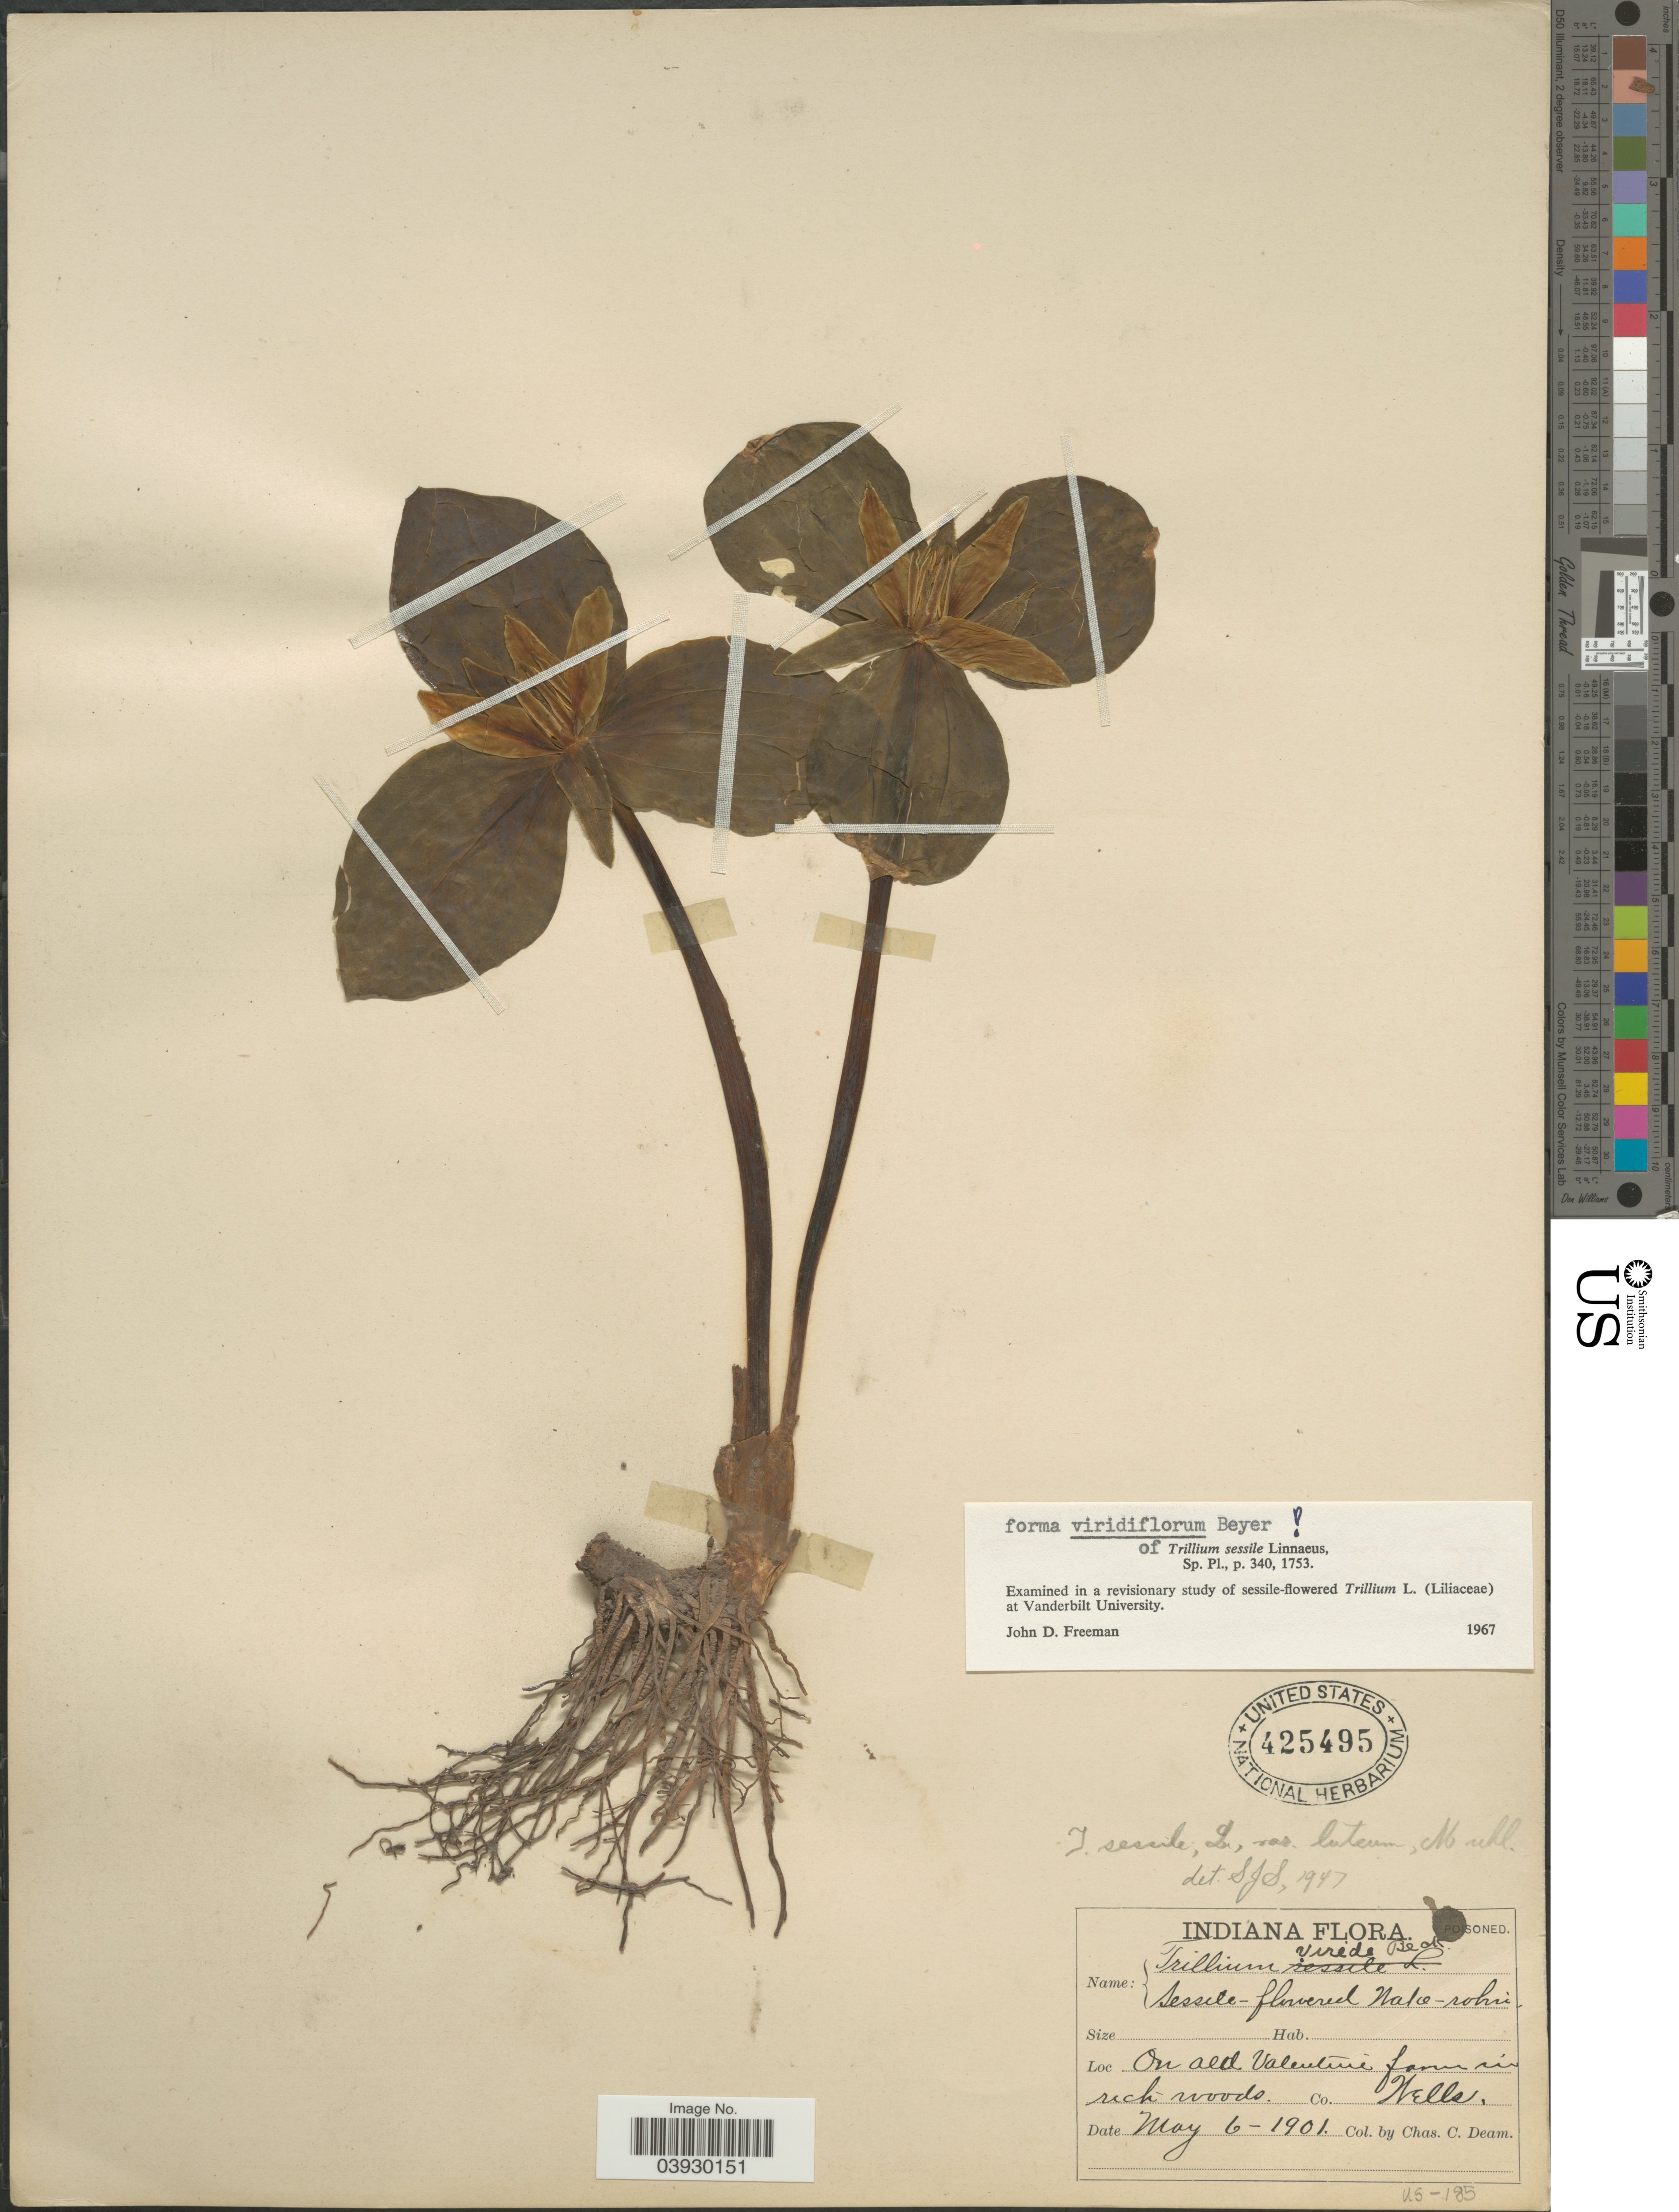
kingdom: Plantae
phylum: Tracheophyta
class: Liliopsida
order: Liliales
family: Melanthiaceae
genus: Trillium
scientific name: Trillium sessile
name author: L.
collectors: C. C. Deam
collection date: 1901-05-06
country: United States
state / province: Indiana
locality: On old Valentine farm in rich woods. Co. Wells.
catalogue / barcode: US 425495